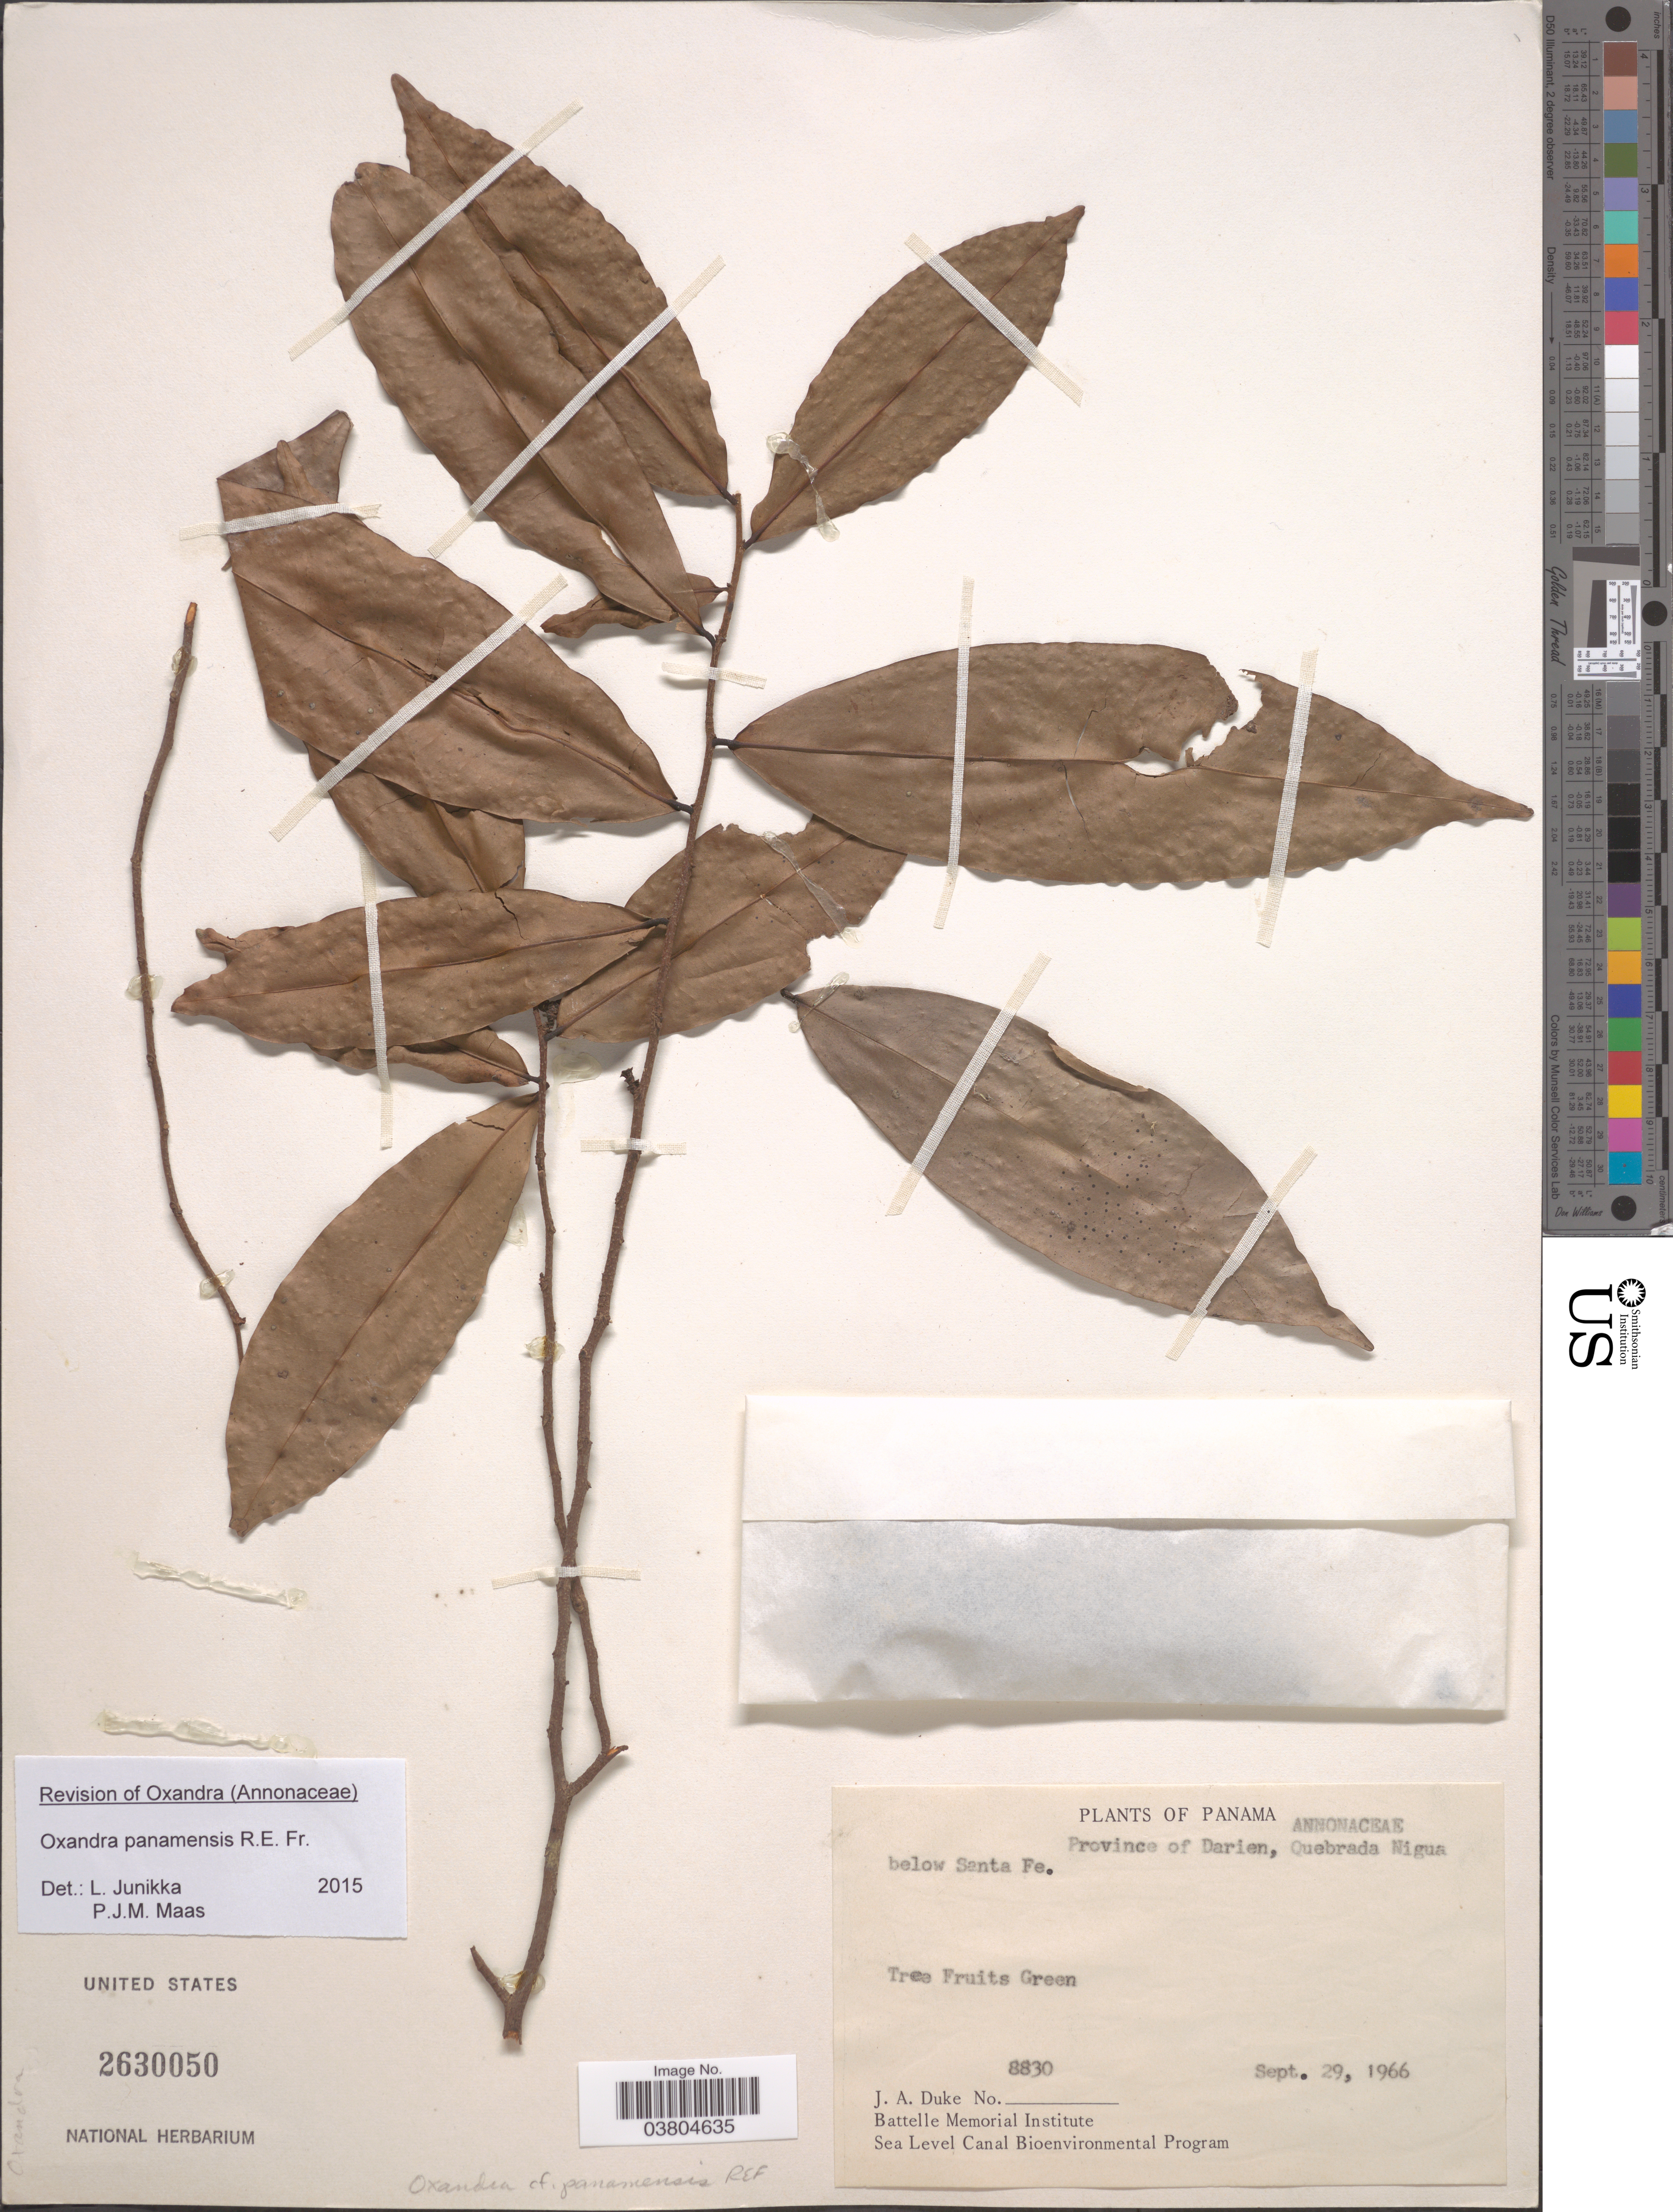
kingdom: Plantae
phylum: Tracheophyta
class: Magnoliopsida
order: Magnoliales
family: Annonaceae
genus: Oxandra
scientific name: Oxandra panamensis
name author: R.E. Fr.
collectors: J. A. Duke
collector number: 8830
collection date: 1966-09-29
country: Panama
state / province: Darien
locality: Quebrada Nigua below Santa Fe.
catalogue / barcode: US 2630050